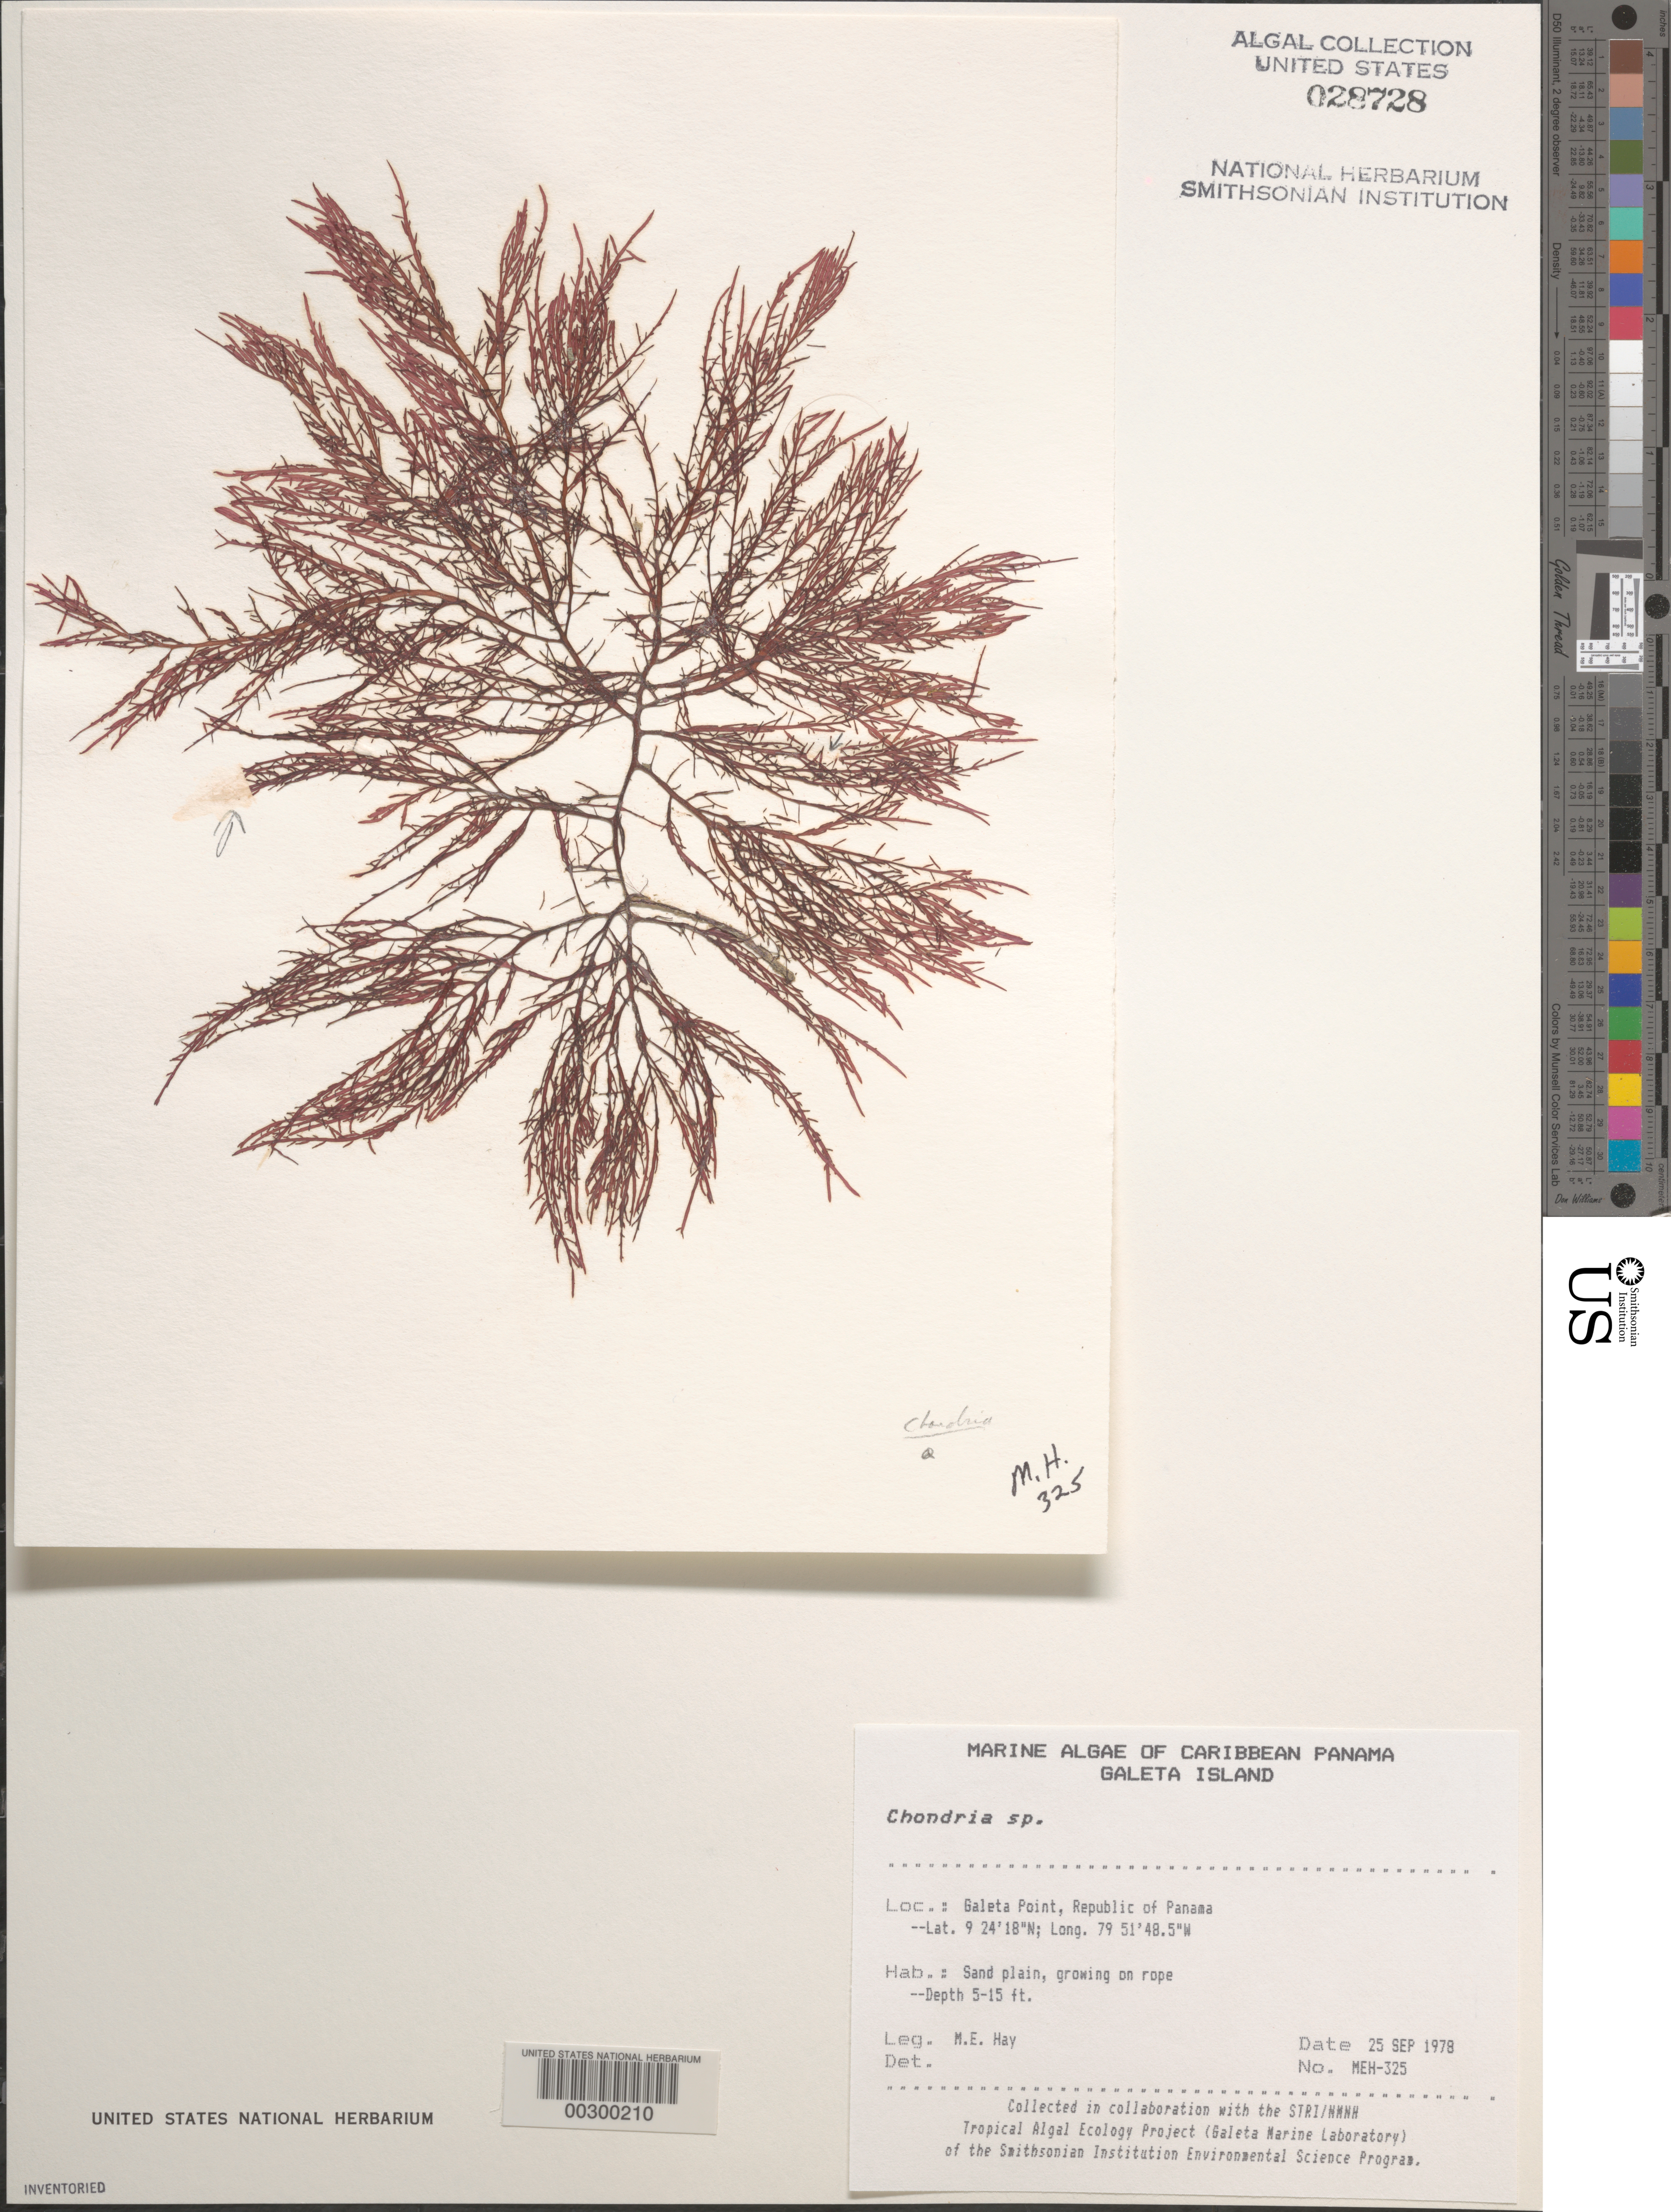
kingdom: Plantae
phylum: Rhodophyta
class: Florideophyceae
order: Ceramiales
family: Rhodomelaceae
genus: Chondria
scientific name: Chondria sp.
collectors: M. E. Hay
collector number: MEH-325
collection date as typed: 25 Sep 1978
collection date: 1978-09-25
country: Panama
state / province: Colón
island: Galeta Island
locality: Galeta Point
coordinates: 9 24' 18" N, 79 51' 48.5" W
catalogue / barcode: US 28728